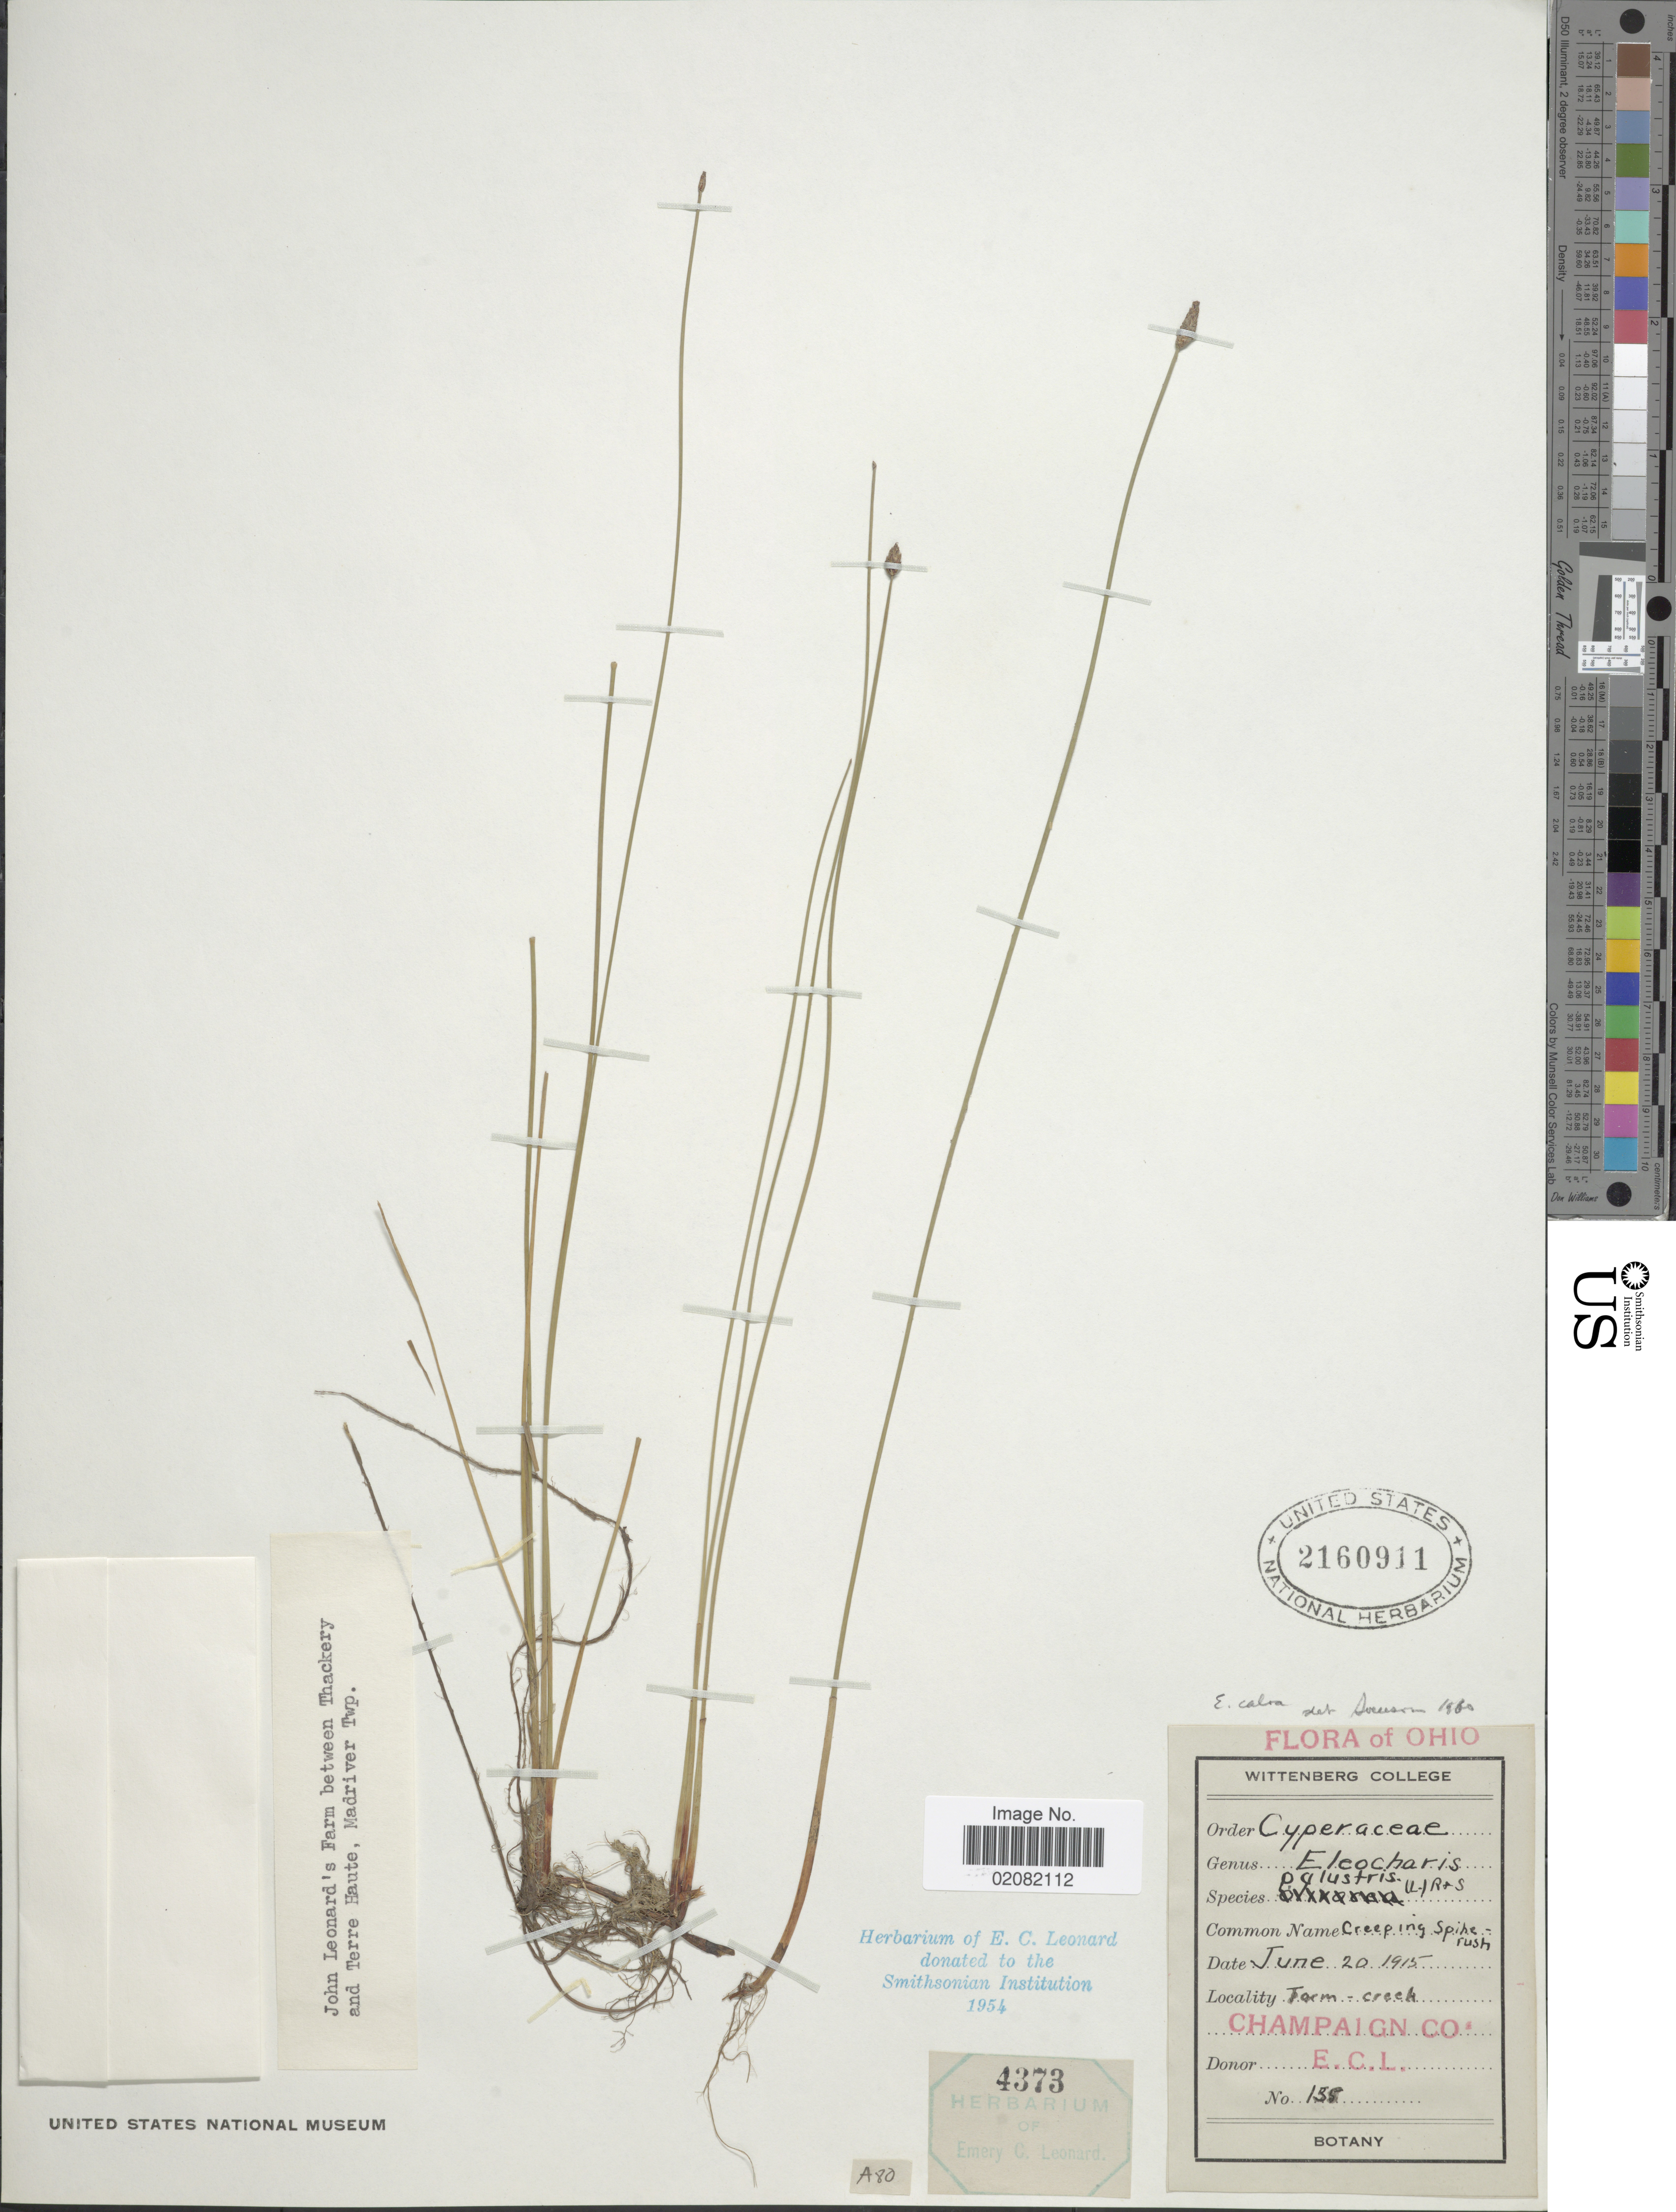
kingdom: Plantae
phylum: Tracheophyta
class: Liliopsida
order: Poales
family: Cyperaceae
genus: Eleocharis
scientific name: Eleocharis erythropoda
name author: Steud.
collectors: E. C. Leonard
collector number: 155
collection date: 1915-06-20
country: United States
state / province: Ohio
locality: Farm-creek, Champaign Co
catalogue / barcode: US 2160911